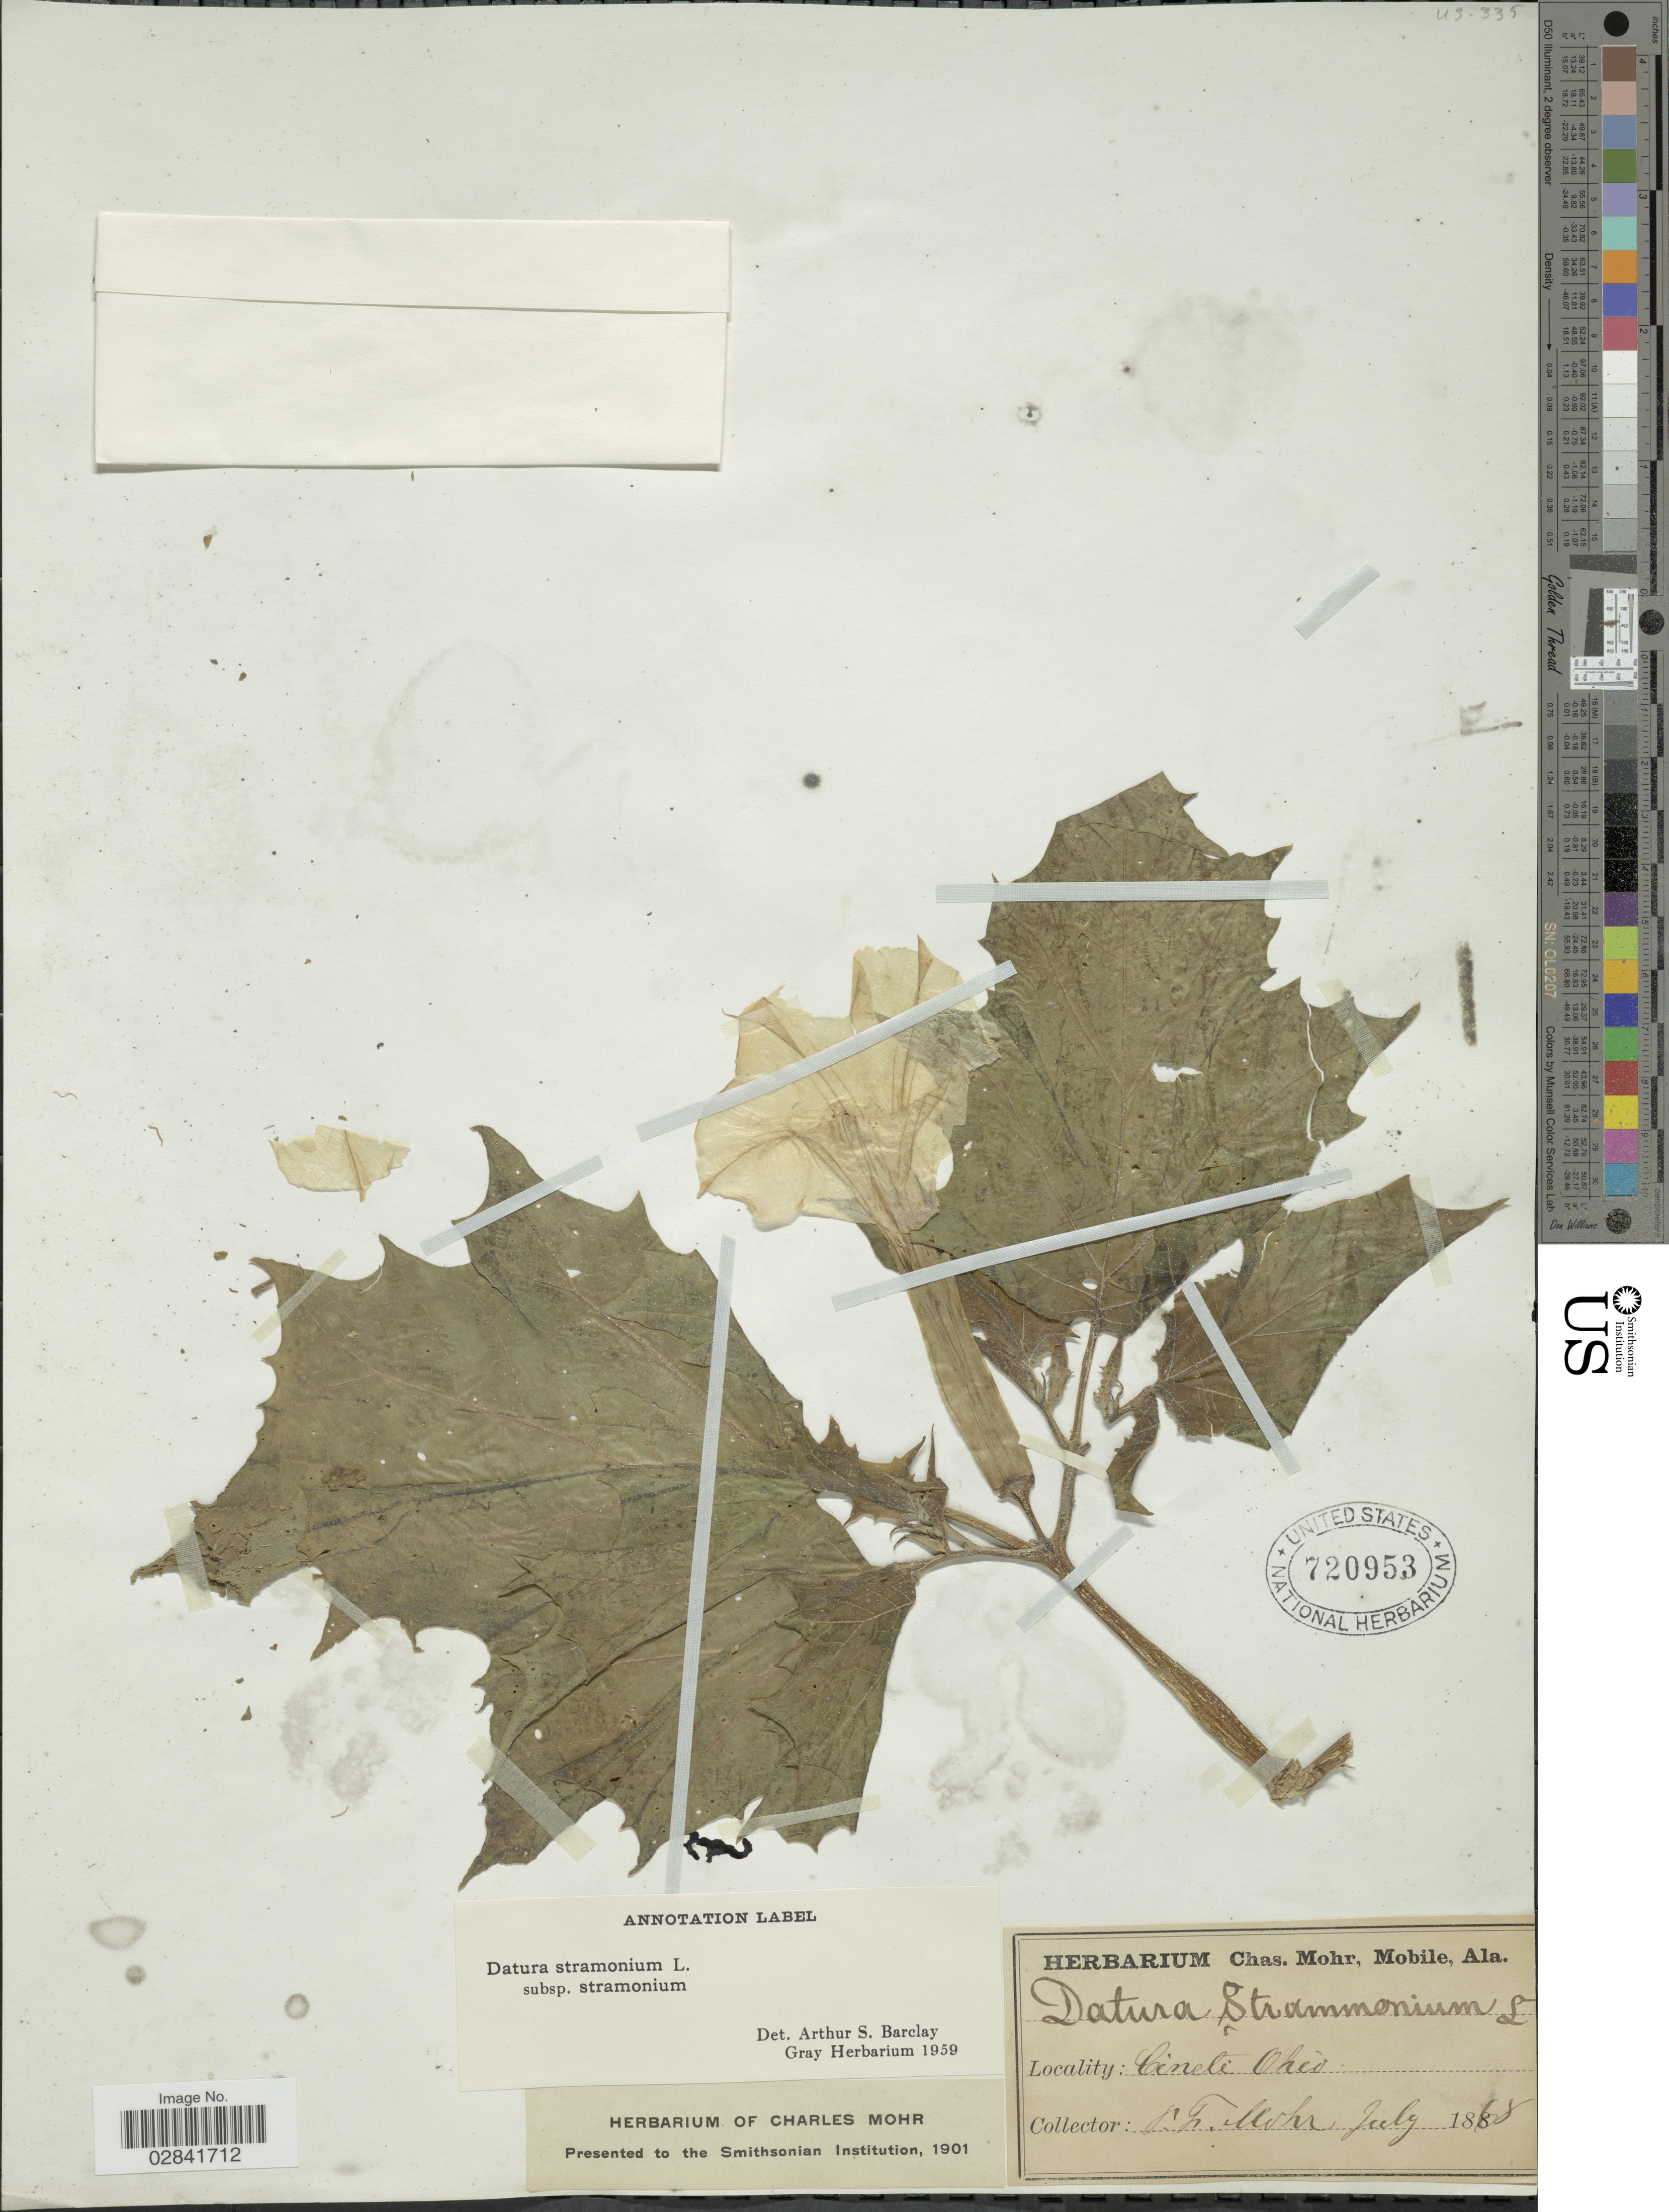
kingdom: Plantae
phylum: Tracheophyta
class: Magnoliopsida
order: Solanales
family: Solanaceae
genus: Datura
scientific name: Datura stramonium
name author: L.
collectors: P. F. Mohr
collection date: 1868-07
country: United States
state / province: Ohio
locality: Cincli.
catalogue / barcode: US 720953